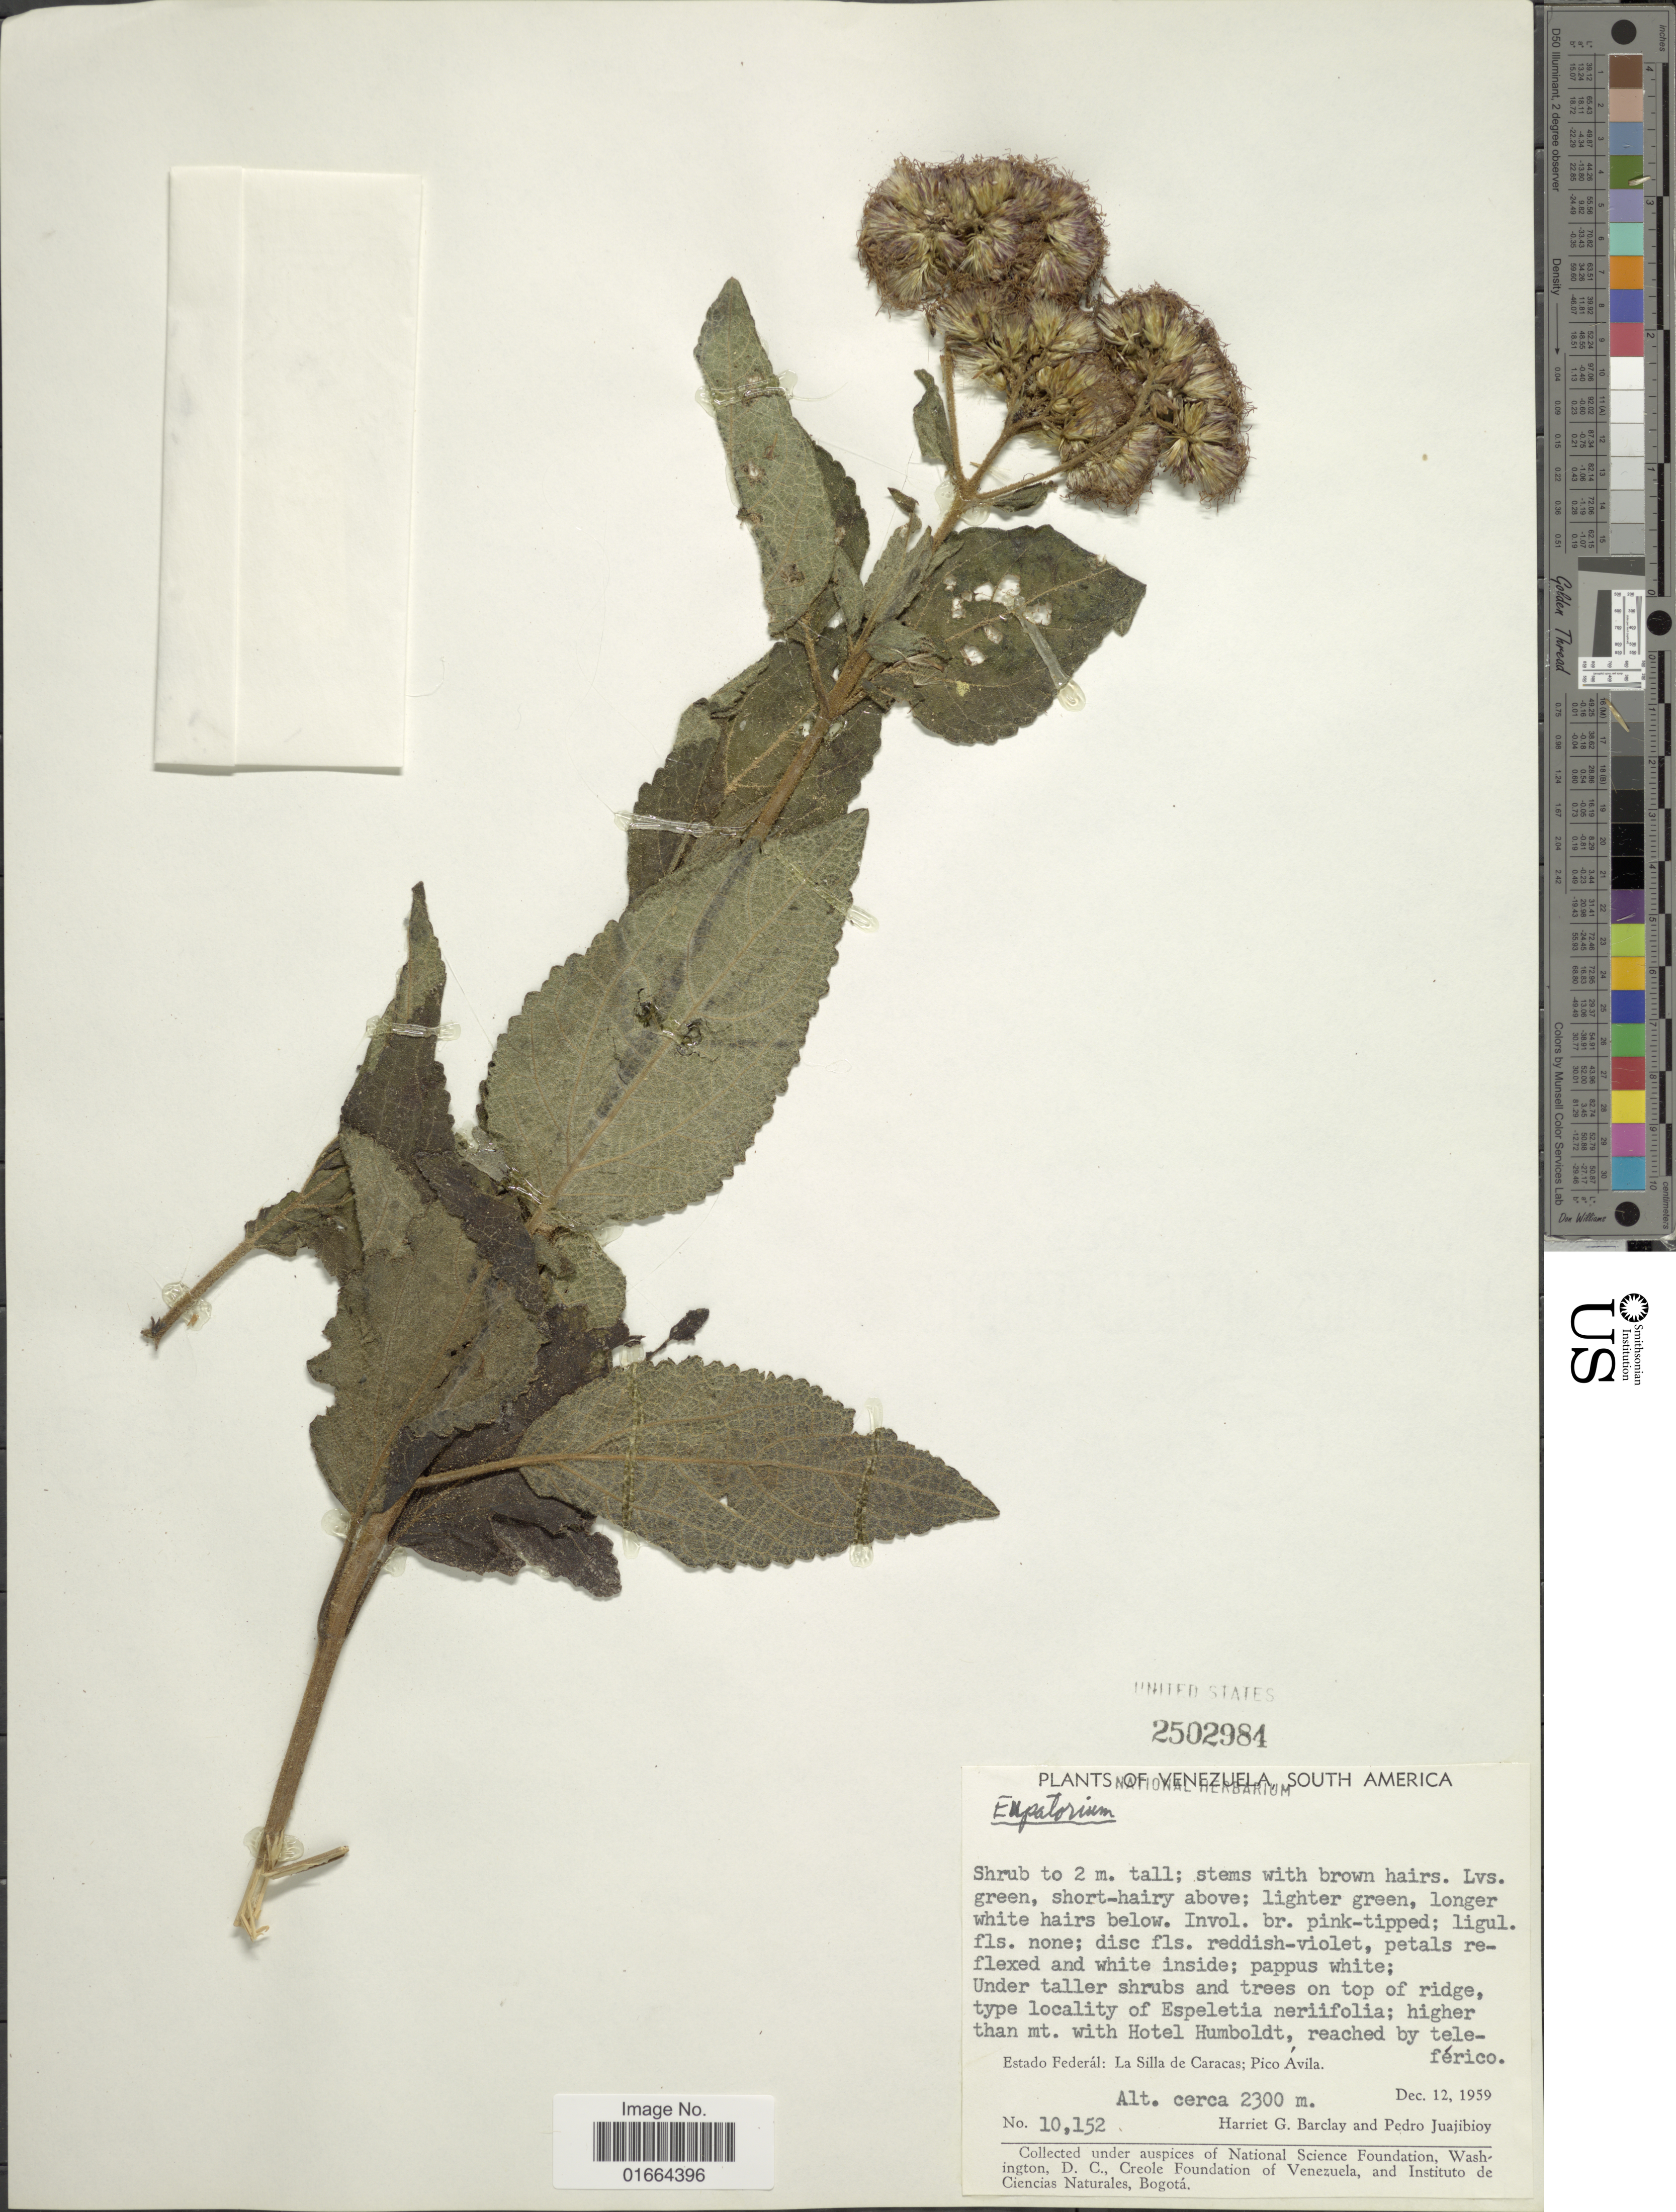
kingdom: Plantae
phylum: Tracheophyta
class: Magnoliopsida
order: Asterales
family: Asteraceae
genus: Badilloa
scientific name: Badilloa steetzii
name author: (B.L. Rob.) R.M. King & H. Rob.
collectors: H. G. Barclay & P. Juajibioy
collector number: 10152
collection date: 1959-12-12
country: Venezuela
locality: On top of ridge, type locality of Espeletia neriifolial higher than mt. with Hotel Humboldt, reached by teleferico, Estado Federal: La Silla de Caracas; Pico Avila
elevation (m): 2300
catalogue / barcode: US 2502984